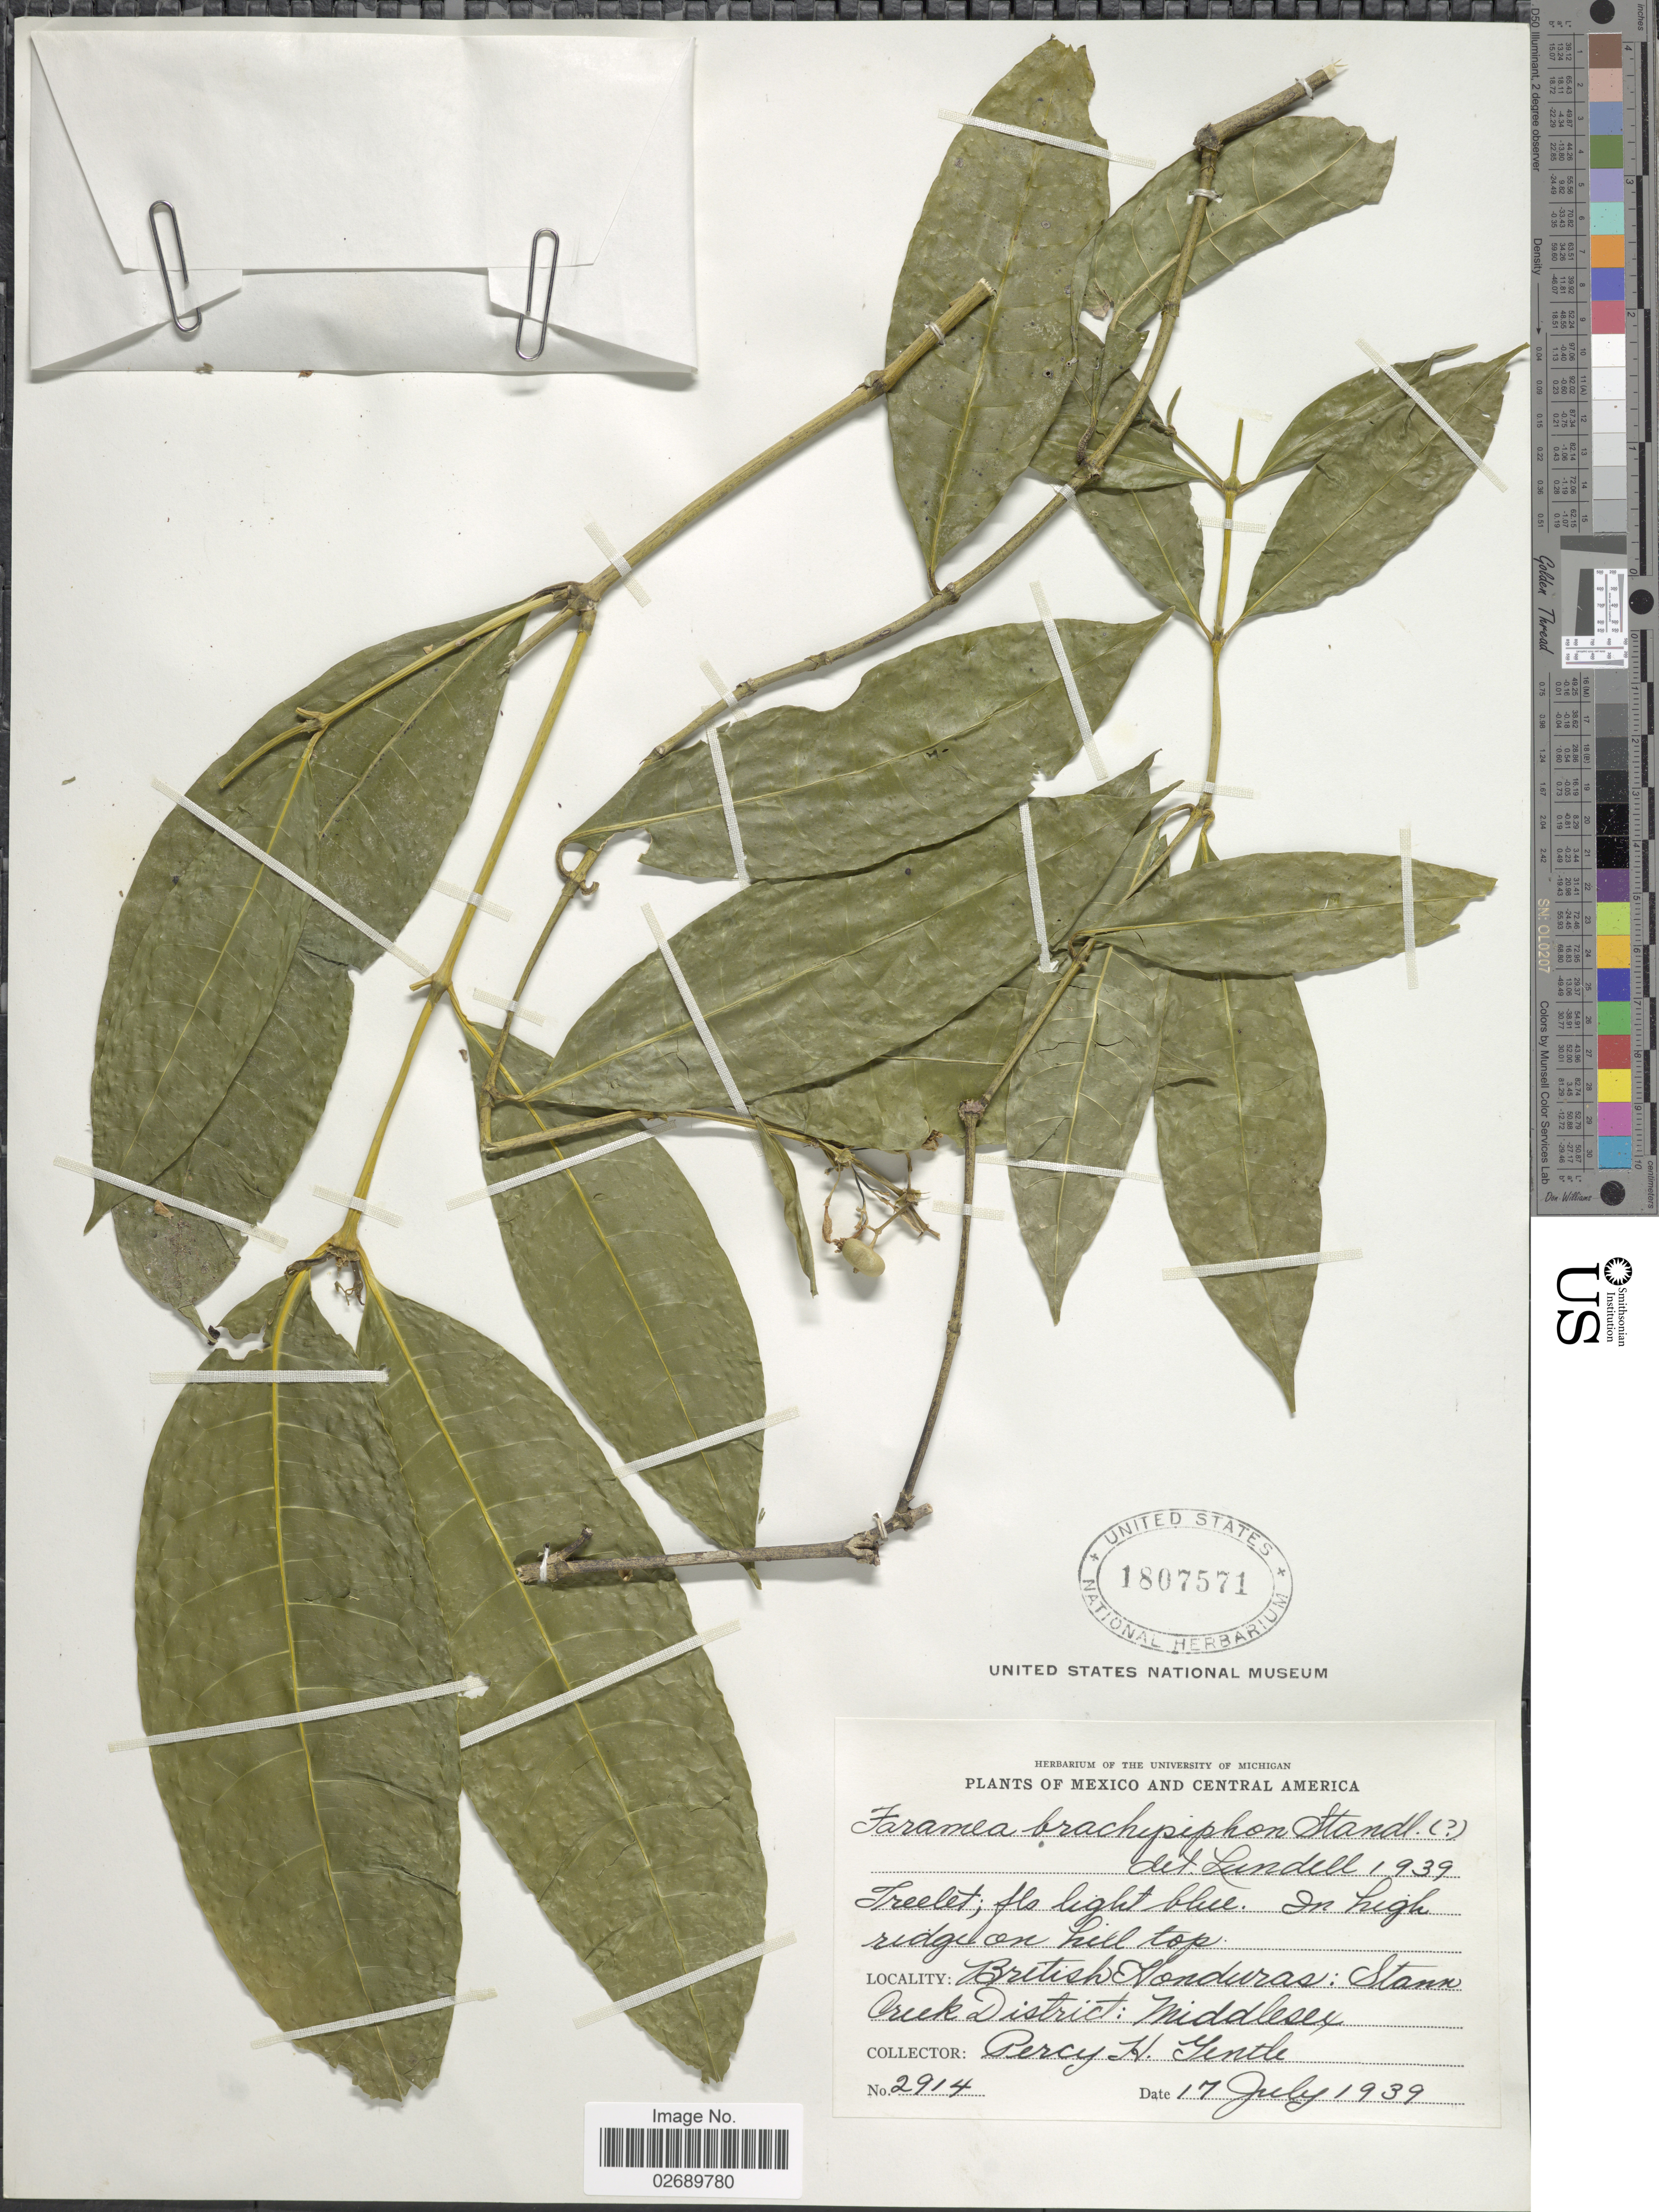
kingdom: Plantae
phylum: Tracheophyta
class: Magnoliopsida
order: Gentianales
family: Rubiaceae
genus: Faramea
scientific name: Faramea brachysiphon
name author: Standl.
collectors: P. H. Gentle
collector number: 2914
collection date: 1939-07-17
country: Belize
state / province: Stann Creek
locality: Central America. British Honduras. Middlesex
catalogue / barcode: US 1807571